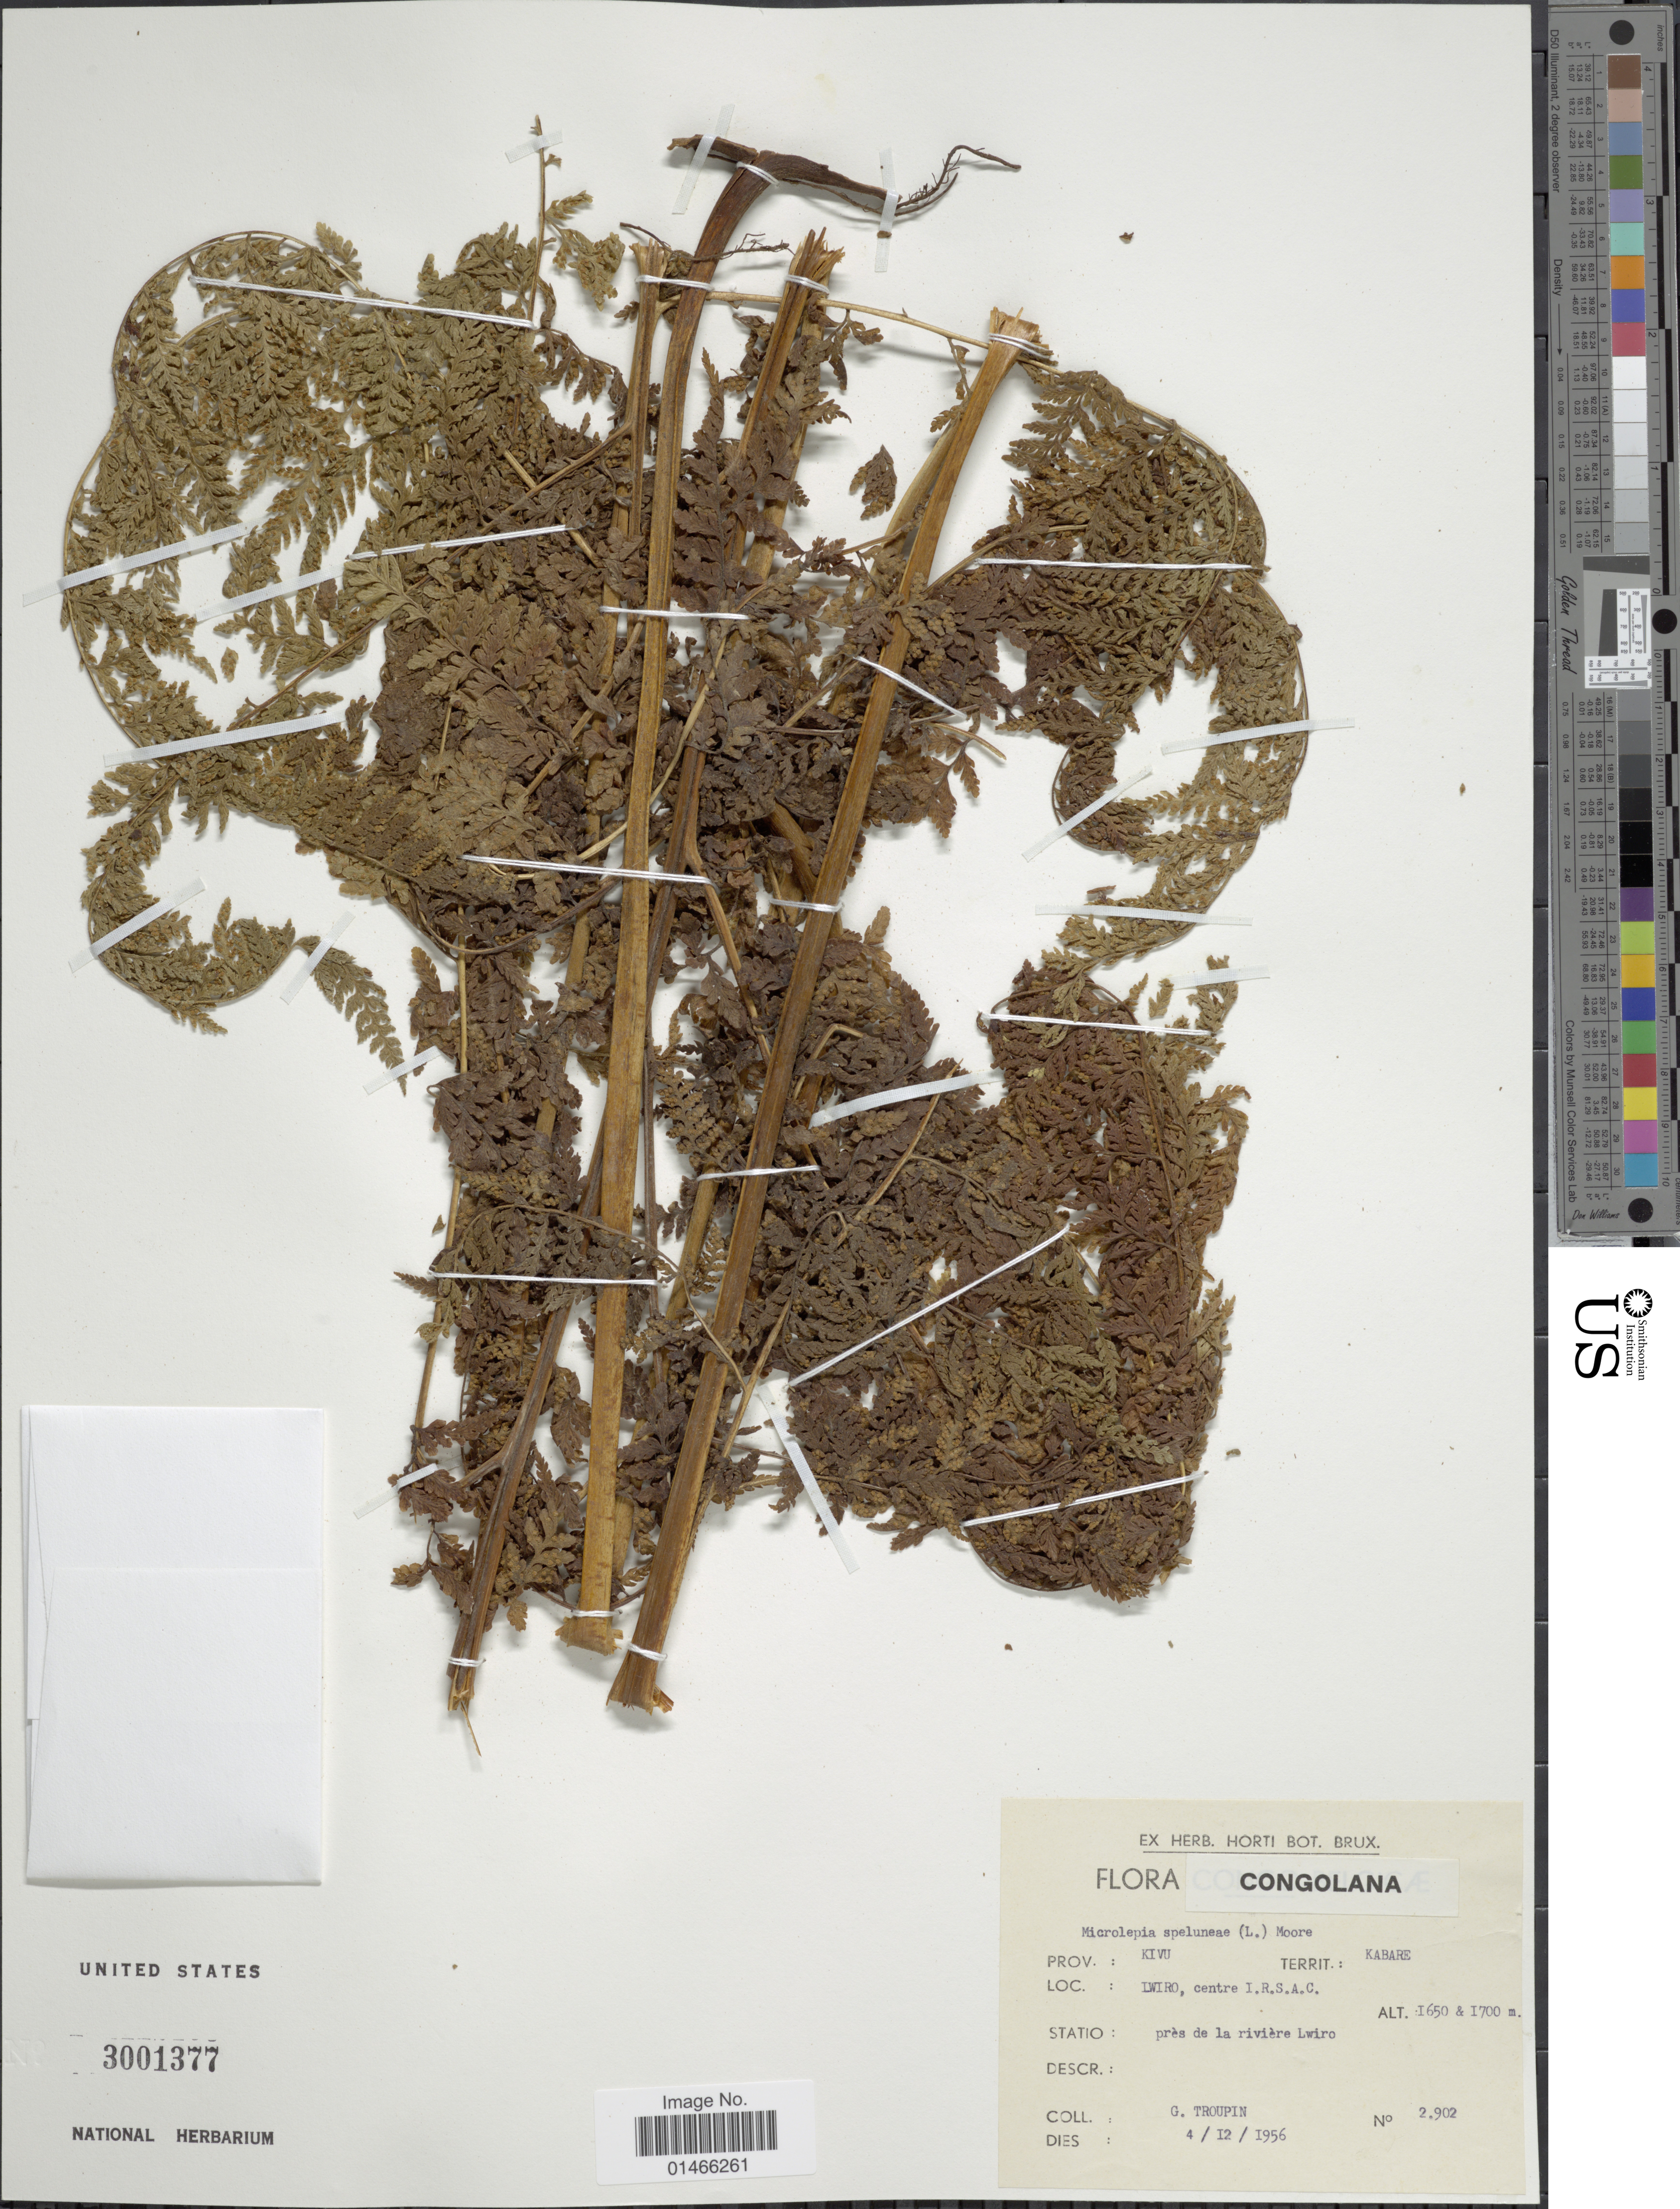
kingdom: Plantae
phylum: Tracheophyta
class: Polypodiopsida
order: Polypodiales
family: Dennstaedtiaceae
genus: Microlepia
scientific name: Microlepia speluncae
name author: (L.) T. Moore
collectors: G. Troupin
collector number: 2902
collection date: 1956-12-04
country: Congo, Democratic Republic of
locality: Congolana. Prov.: Kivu. Territ.: Kabare. IWIRO, centre I.R.S.A.C. Statio: pres de la riviere Lwiro.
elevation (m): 1650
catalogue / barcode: US 3001377